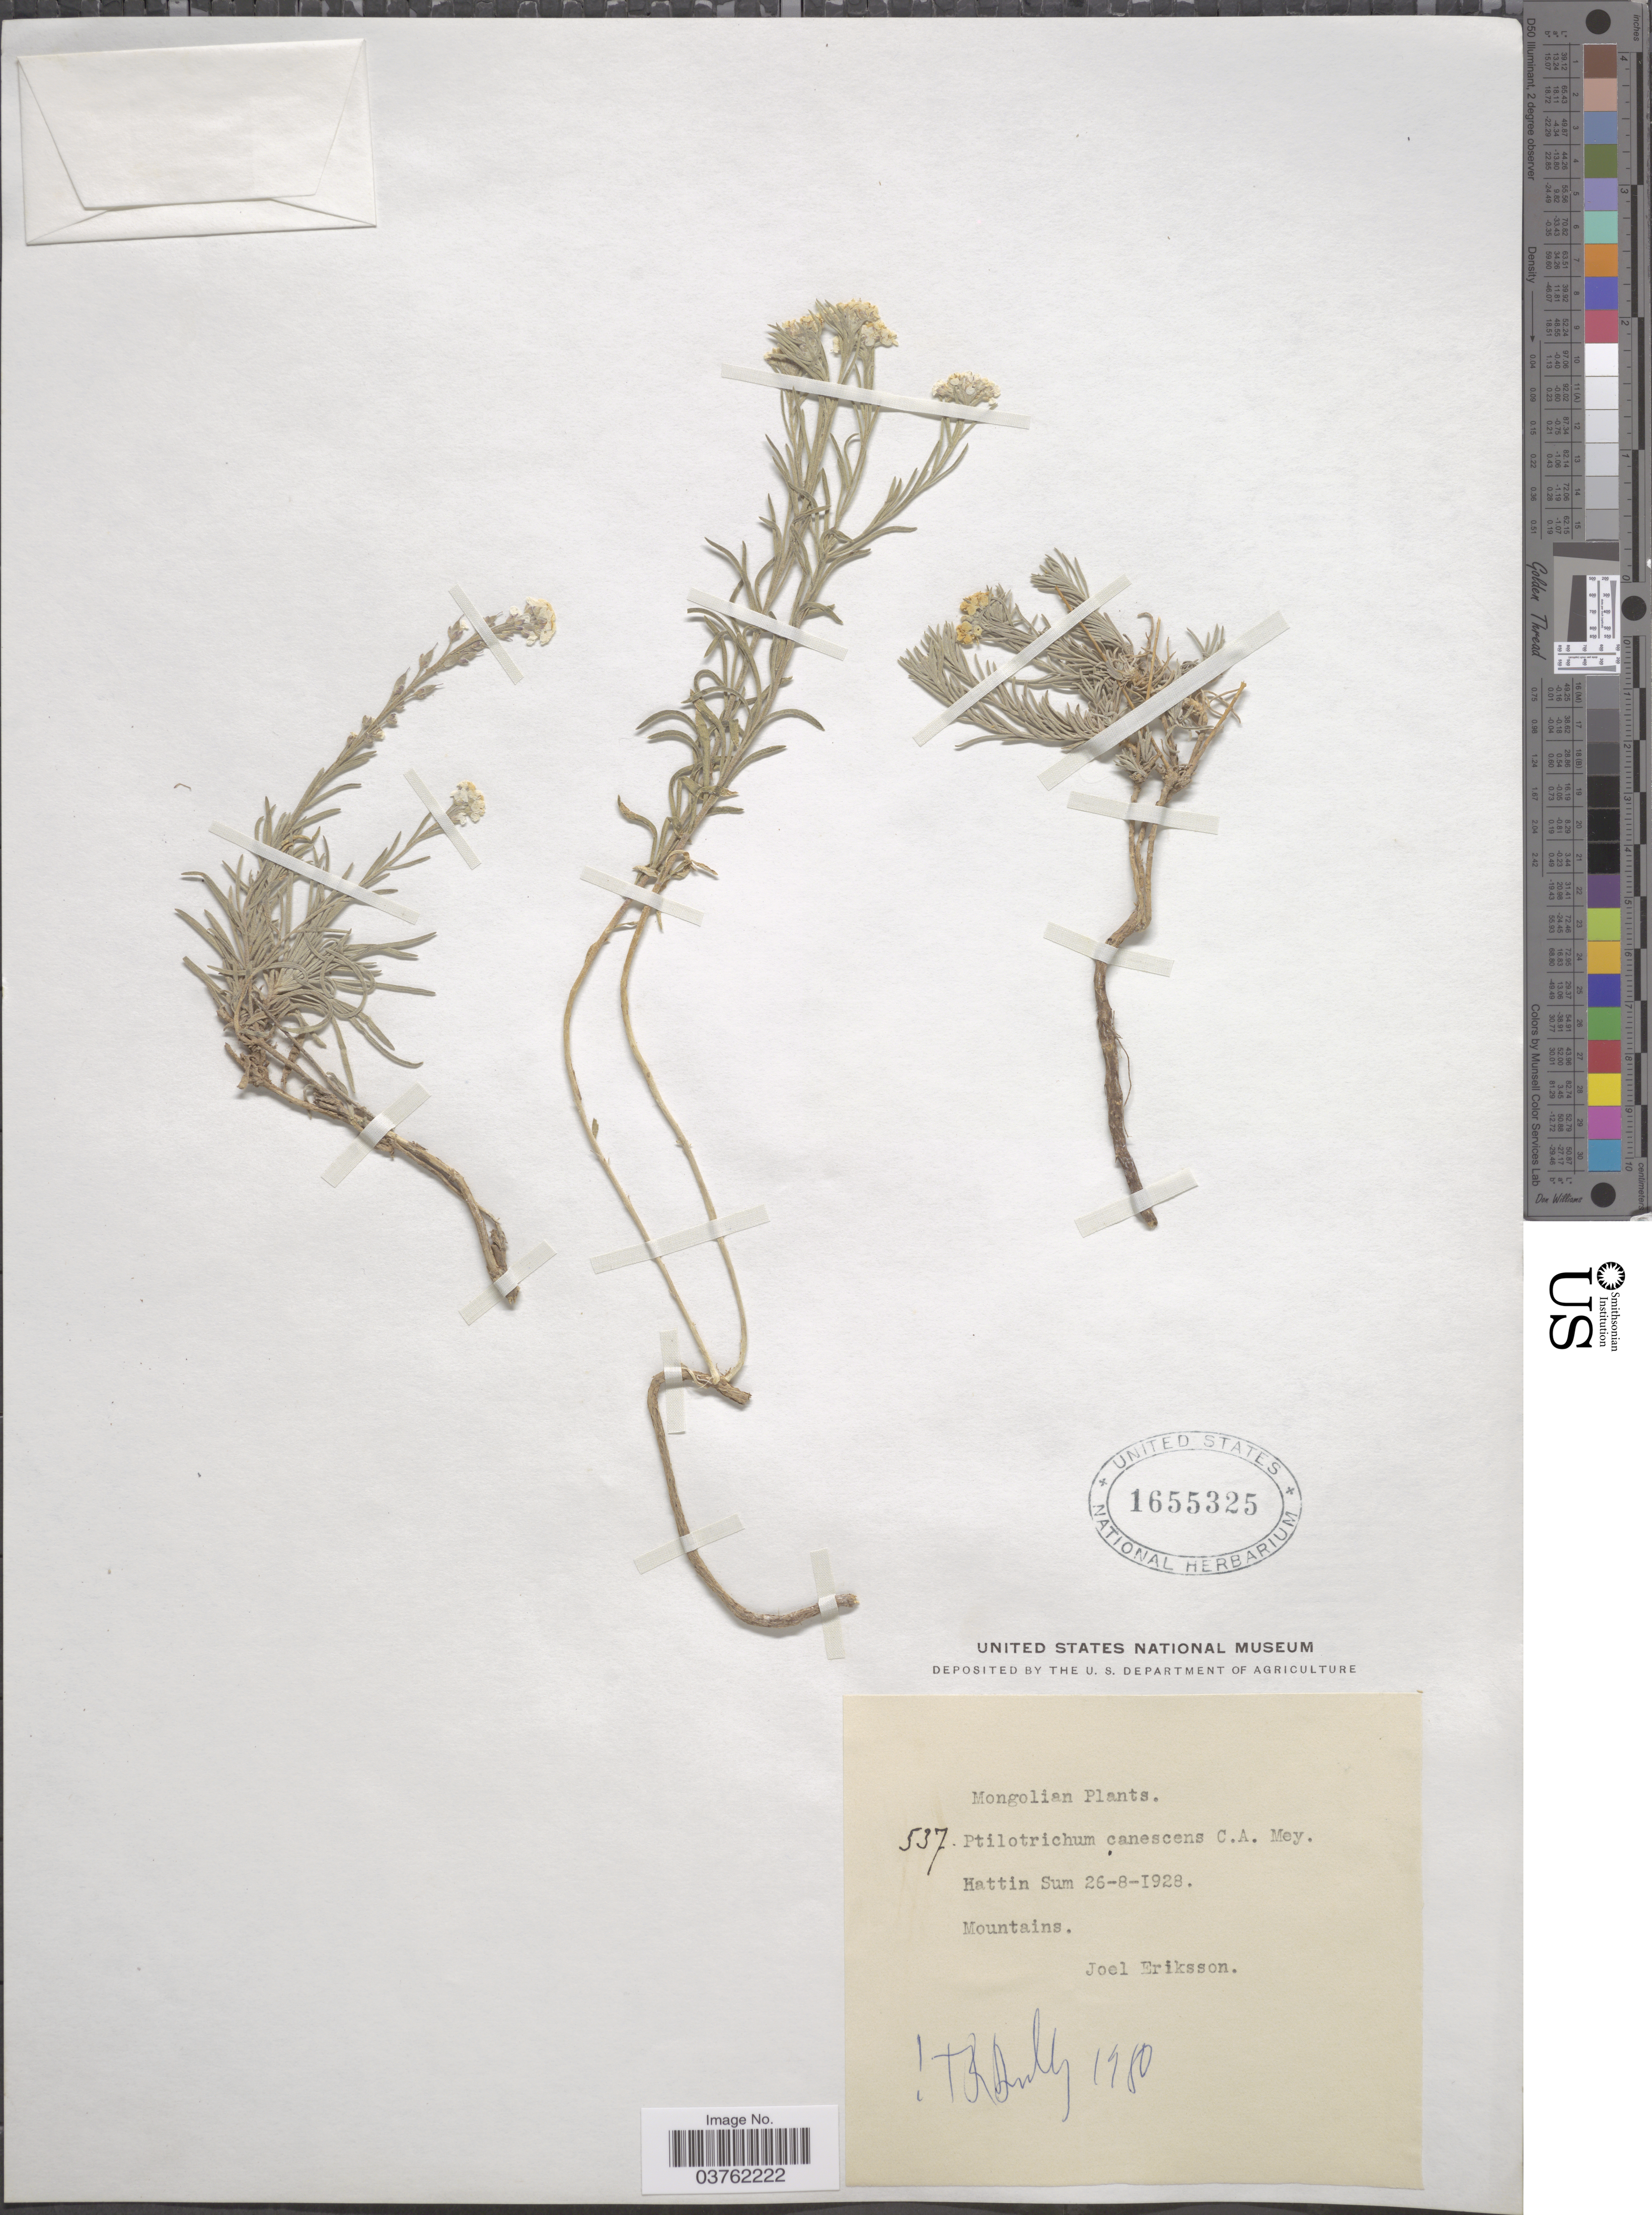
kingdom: Plantae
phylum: Tracheophyta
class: Magnoliopsida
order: Brassicales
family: Brassicaceae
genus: Alyssum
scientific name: Alyssum canescens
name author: DC.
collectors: J. Eriksson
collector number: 537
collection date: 1928-08-26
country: Mongolia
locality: Mongolian. Hattin Sum.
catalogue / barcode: US 1655325